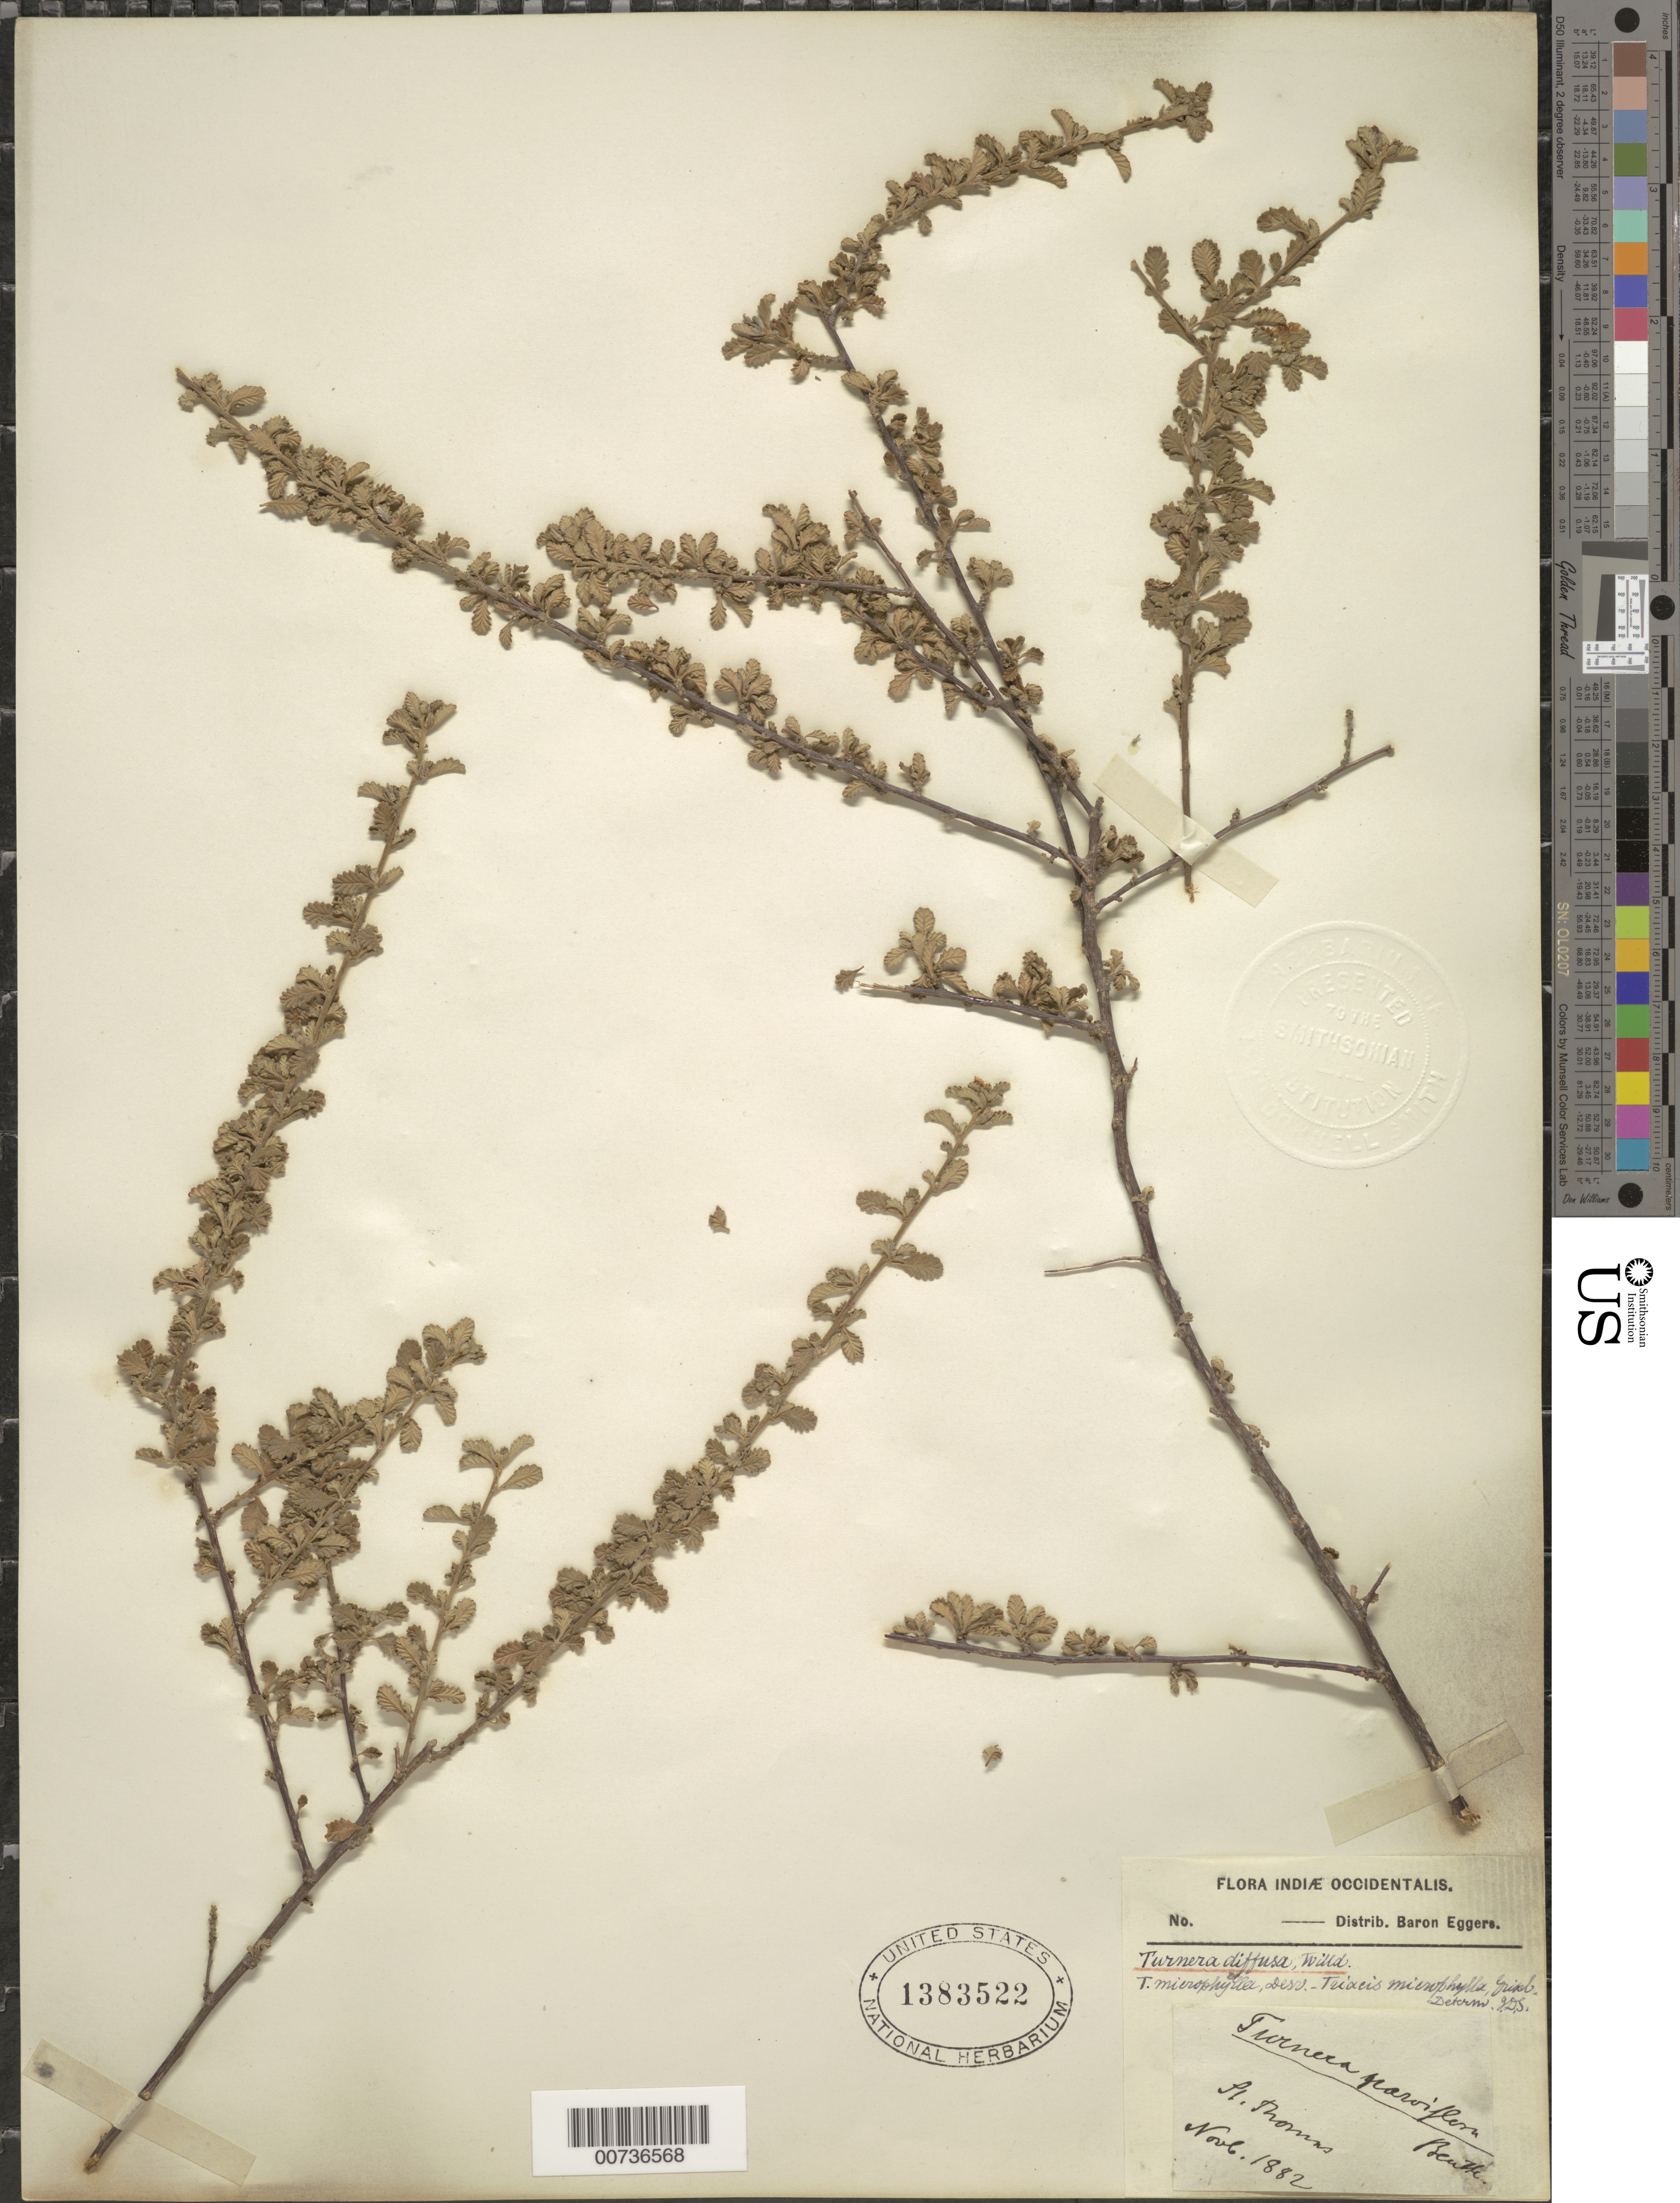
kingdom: Plantae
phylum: Tracheophyta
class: Magnoliopsida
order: Malpighiales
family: Turneraceae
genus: Turnera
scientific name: Turnera diffusa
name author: Willd. ex Schult.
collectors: H. F. A. von Eggers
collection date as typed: Nov 1882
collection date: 1882-11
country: U.S. Virgin Islands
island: St. Thomas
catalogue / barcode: US 1383522